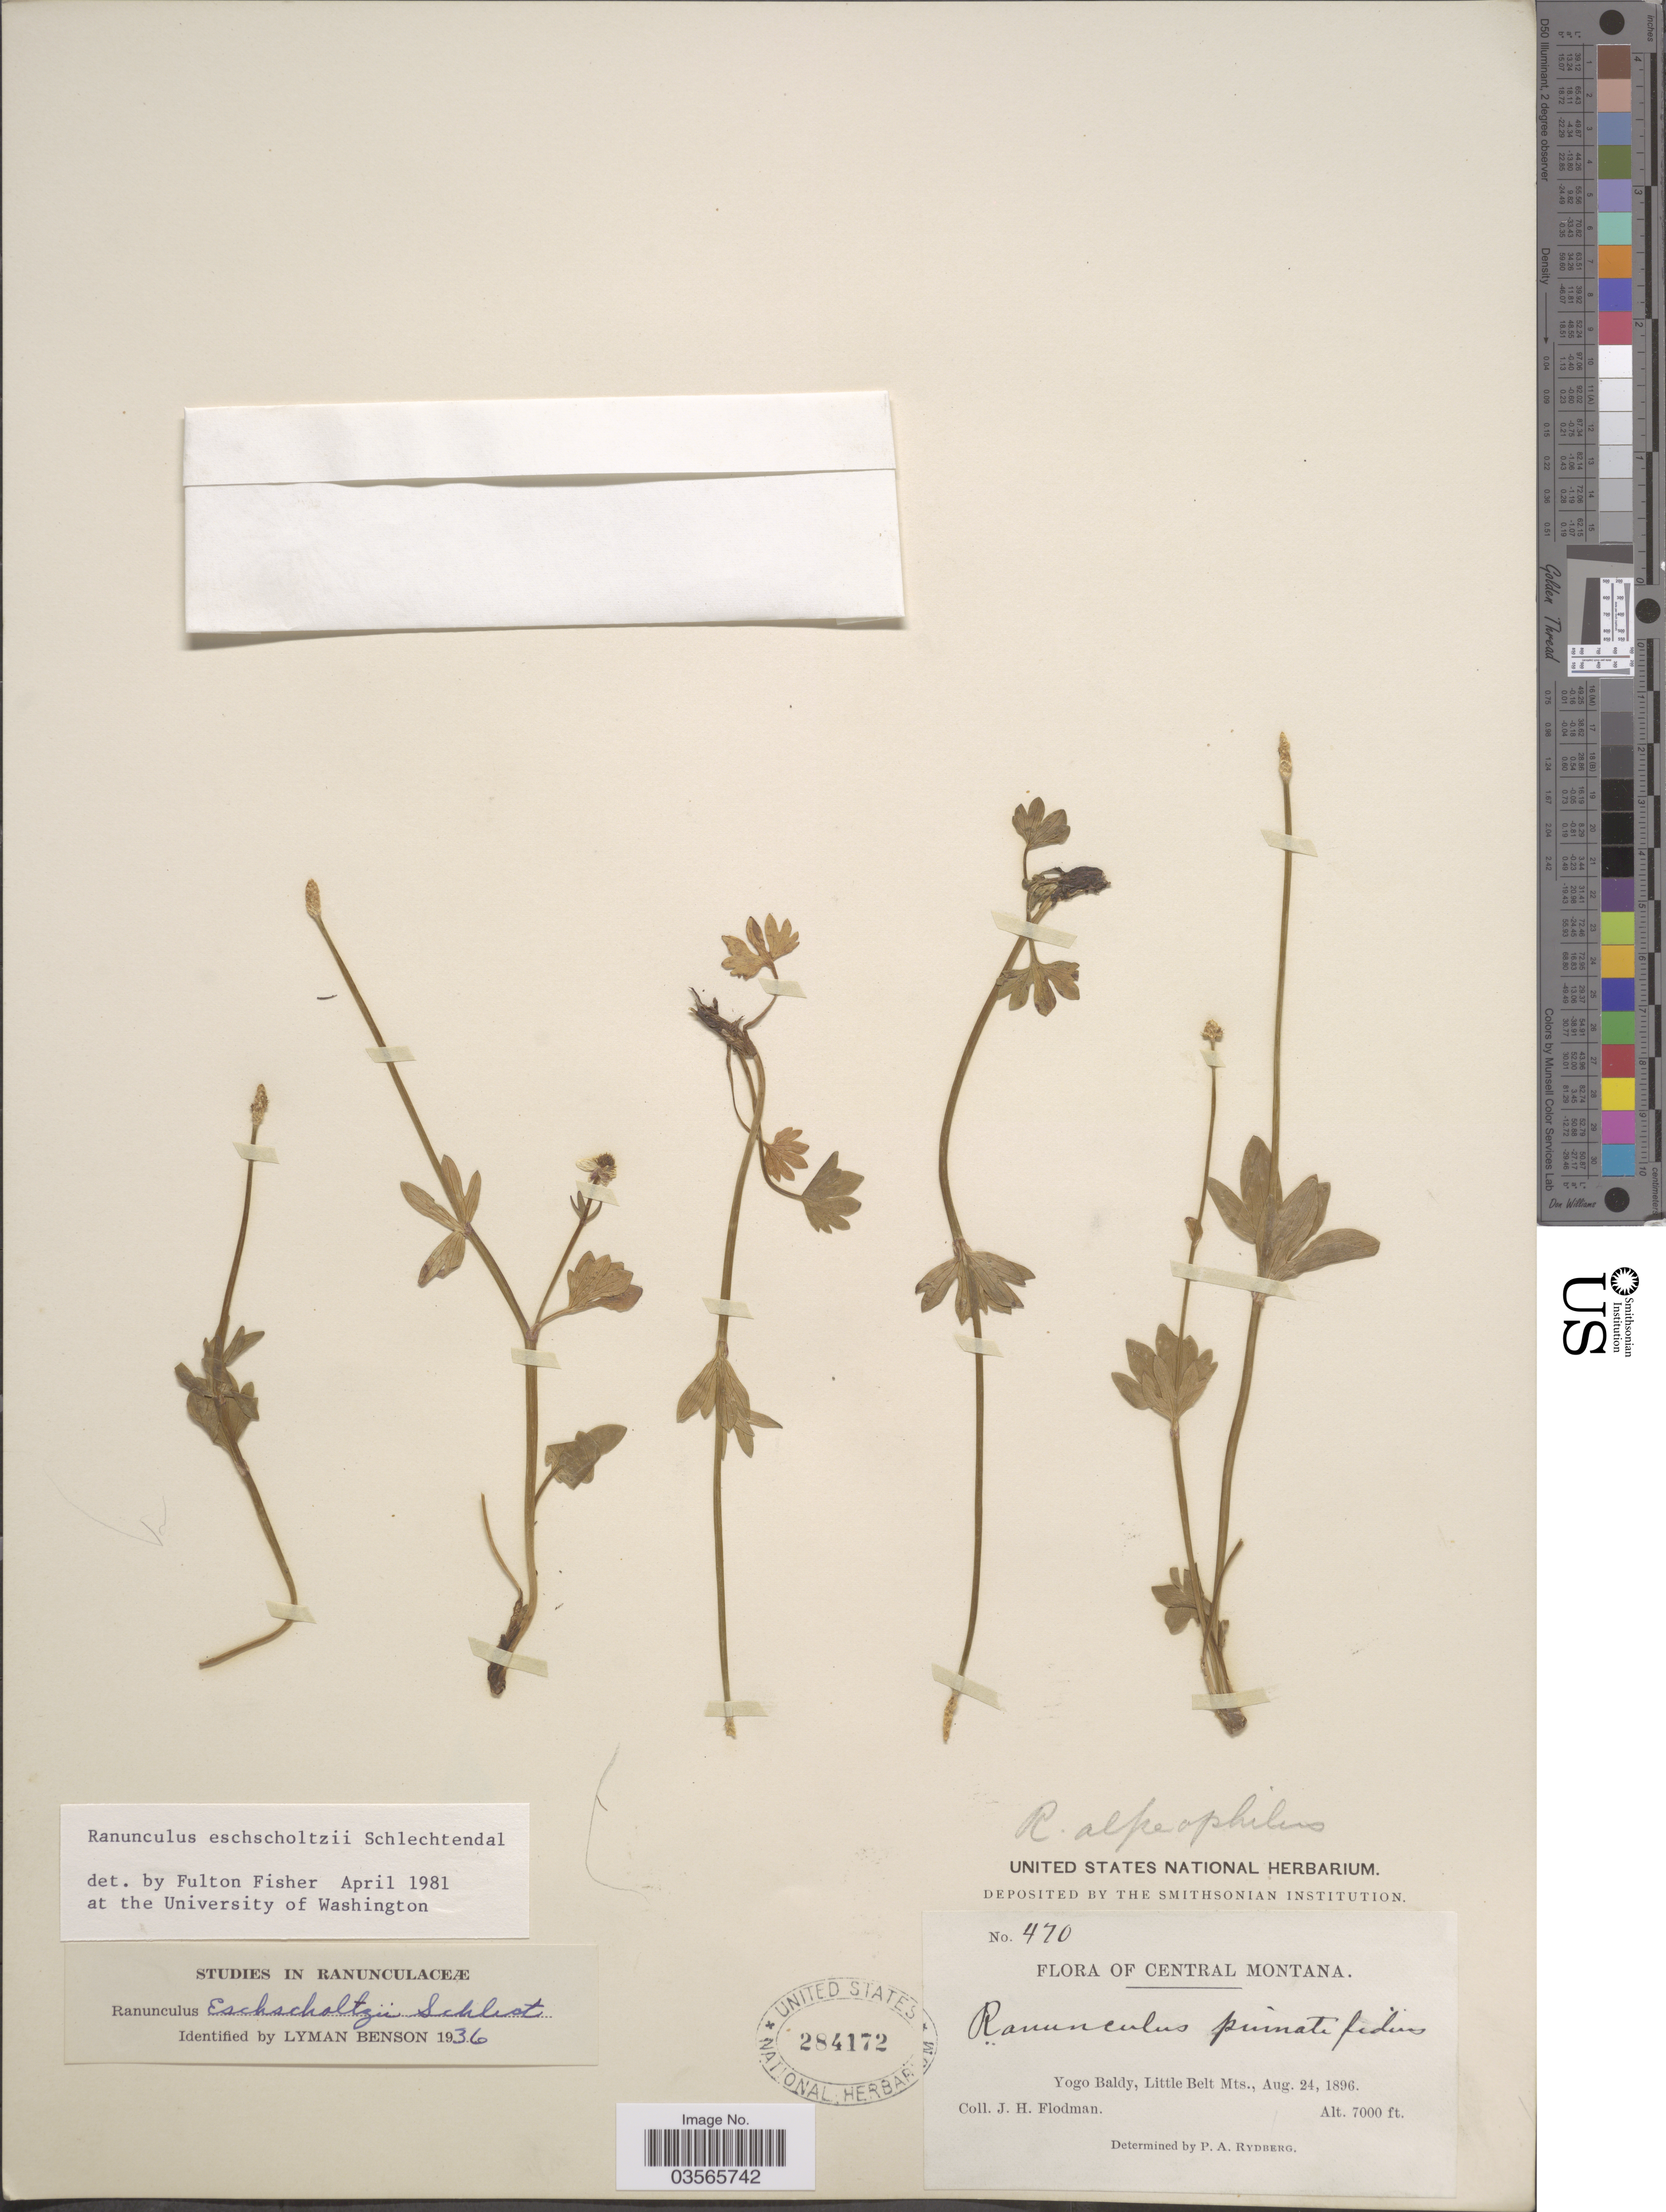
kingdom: Plantae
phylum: Tracheophyta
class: Magnoliopsida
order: Ranunculales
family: Ranunculaceae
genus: Ranunculus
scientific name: Ranunculus eschscholtzii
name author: Schltdl.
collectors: J. Flodman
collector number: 470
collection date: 1896-08-24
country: United States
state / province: Montana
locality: Central Montana. Yogo Baldy, Little Belt Mts.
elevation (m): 2134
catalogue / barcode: US 284172